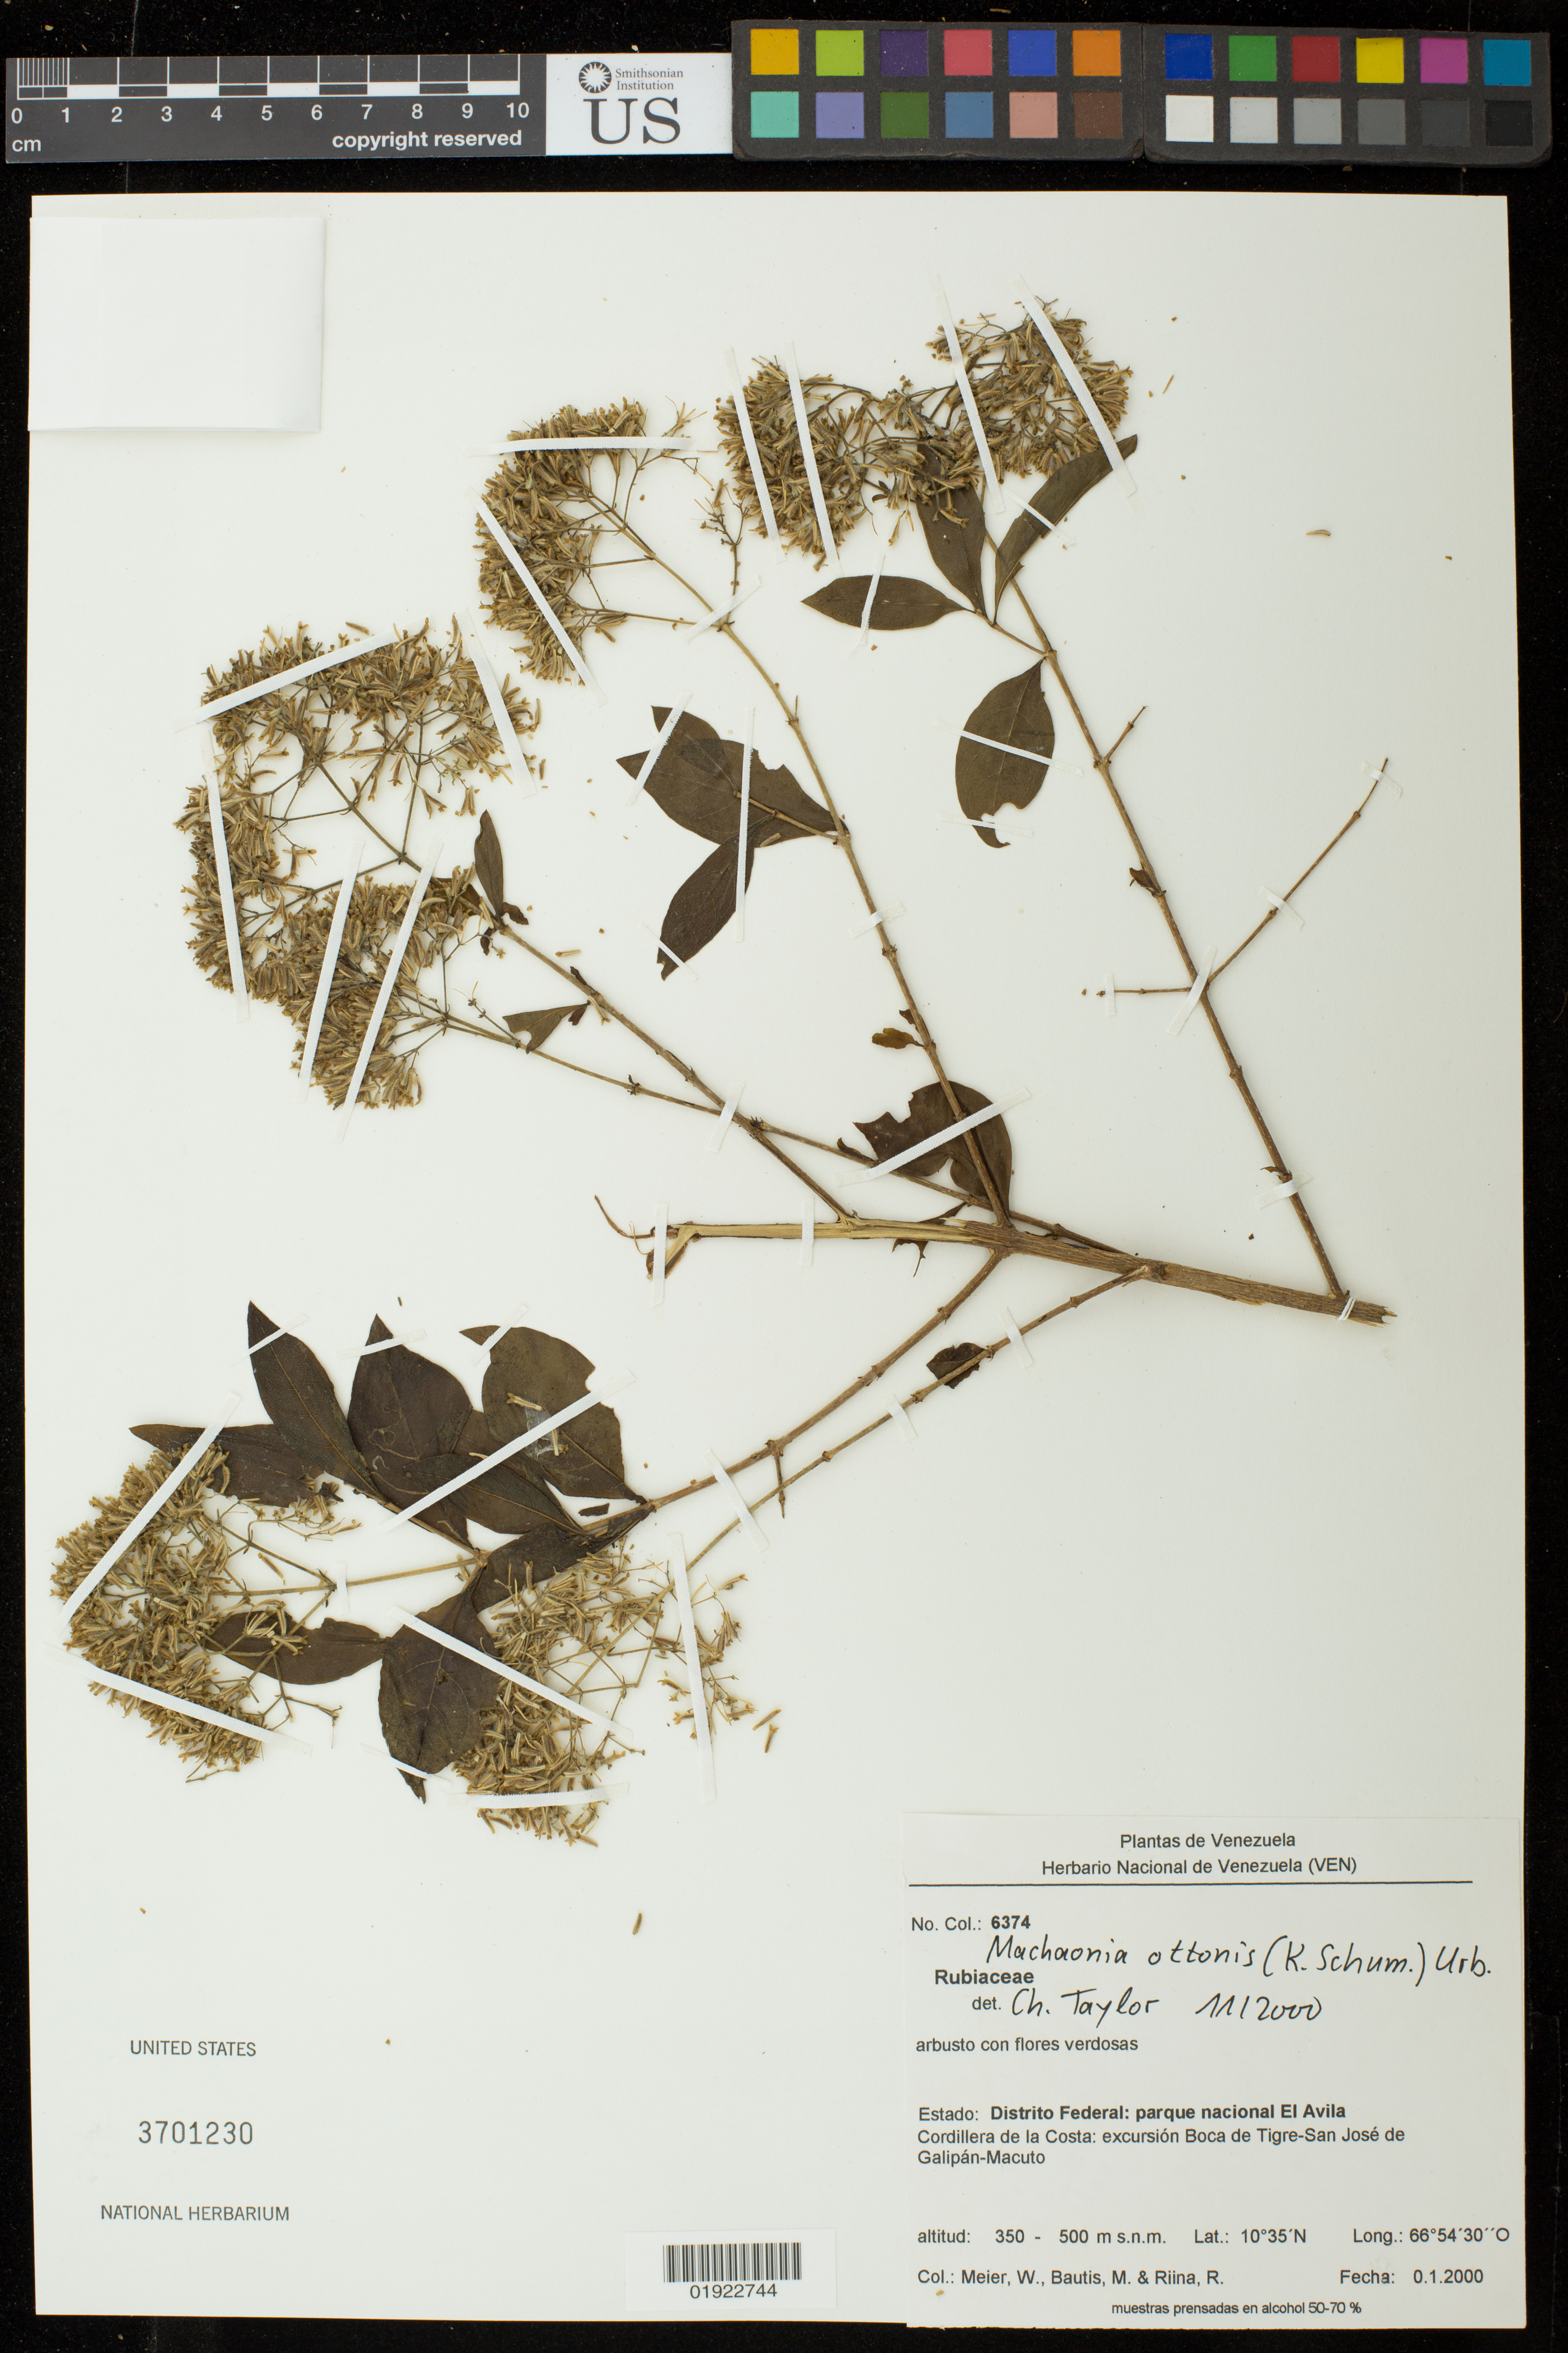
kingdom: Plantae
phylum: Tracheophyta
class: Magnoliopsida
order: Gentianales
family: Rubiaceae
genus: Machaonia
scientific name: Machaonia ottonis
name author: (K. Schum.) Urb.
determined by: Taylor, Charlotte M.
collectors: W. Meier, M. Bautis & R. Riina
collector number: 6374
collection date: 2000-01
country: Venezuela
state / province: Miranda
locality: Parque Nacional El Avila. COrdillera de la Costa: excursion Boca de Tigre-San Jose de Galipan-Macuto.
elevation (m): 350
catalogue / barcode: US 3701230